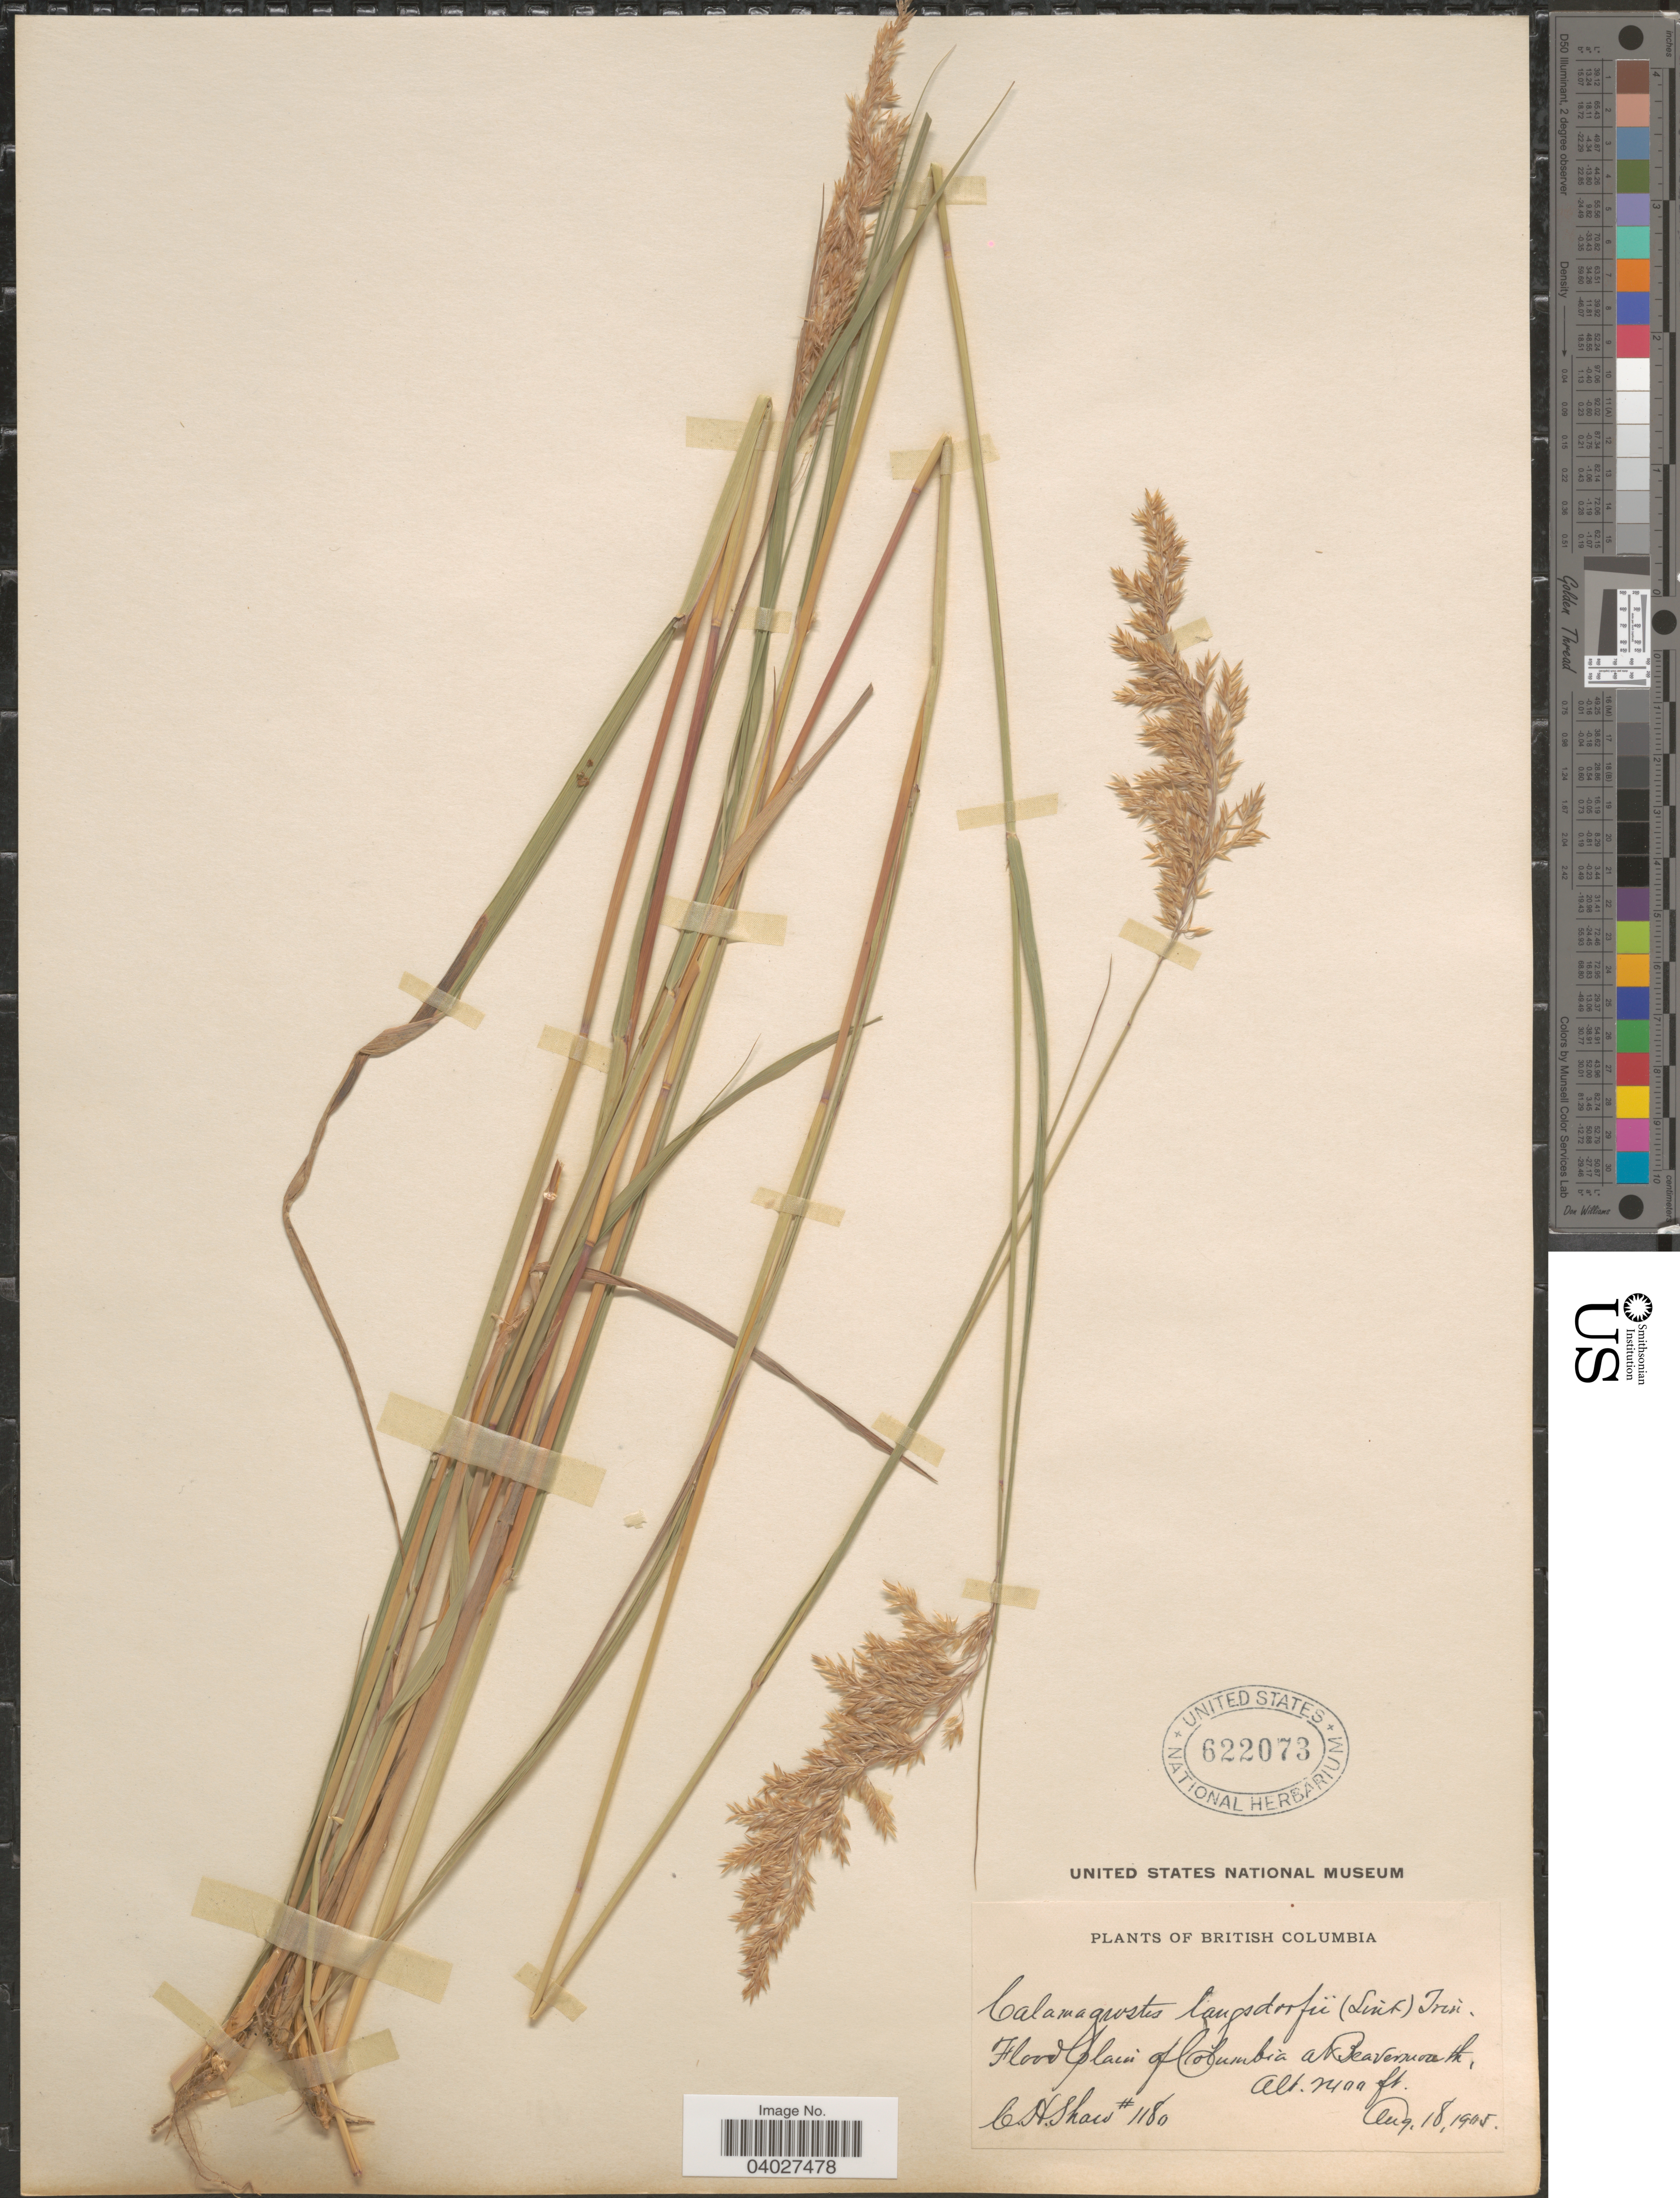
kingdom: Plantae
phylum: Tracheophyta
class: Liliopsida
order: Poales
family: Poaceae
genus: Calamagrostis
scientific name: Calamagrostis canadensis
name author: (Michx.) P. Beauv.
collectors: C. H. Shaw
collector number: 1180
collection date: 1905-08-18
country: Canada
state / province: British Columbia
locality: Flood plain of Columbia at Beavermouth.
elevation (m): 732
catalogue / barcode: US 622073